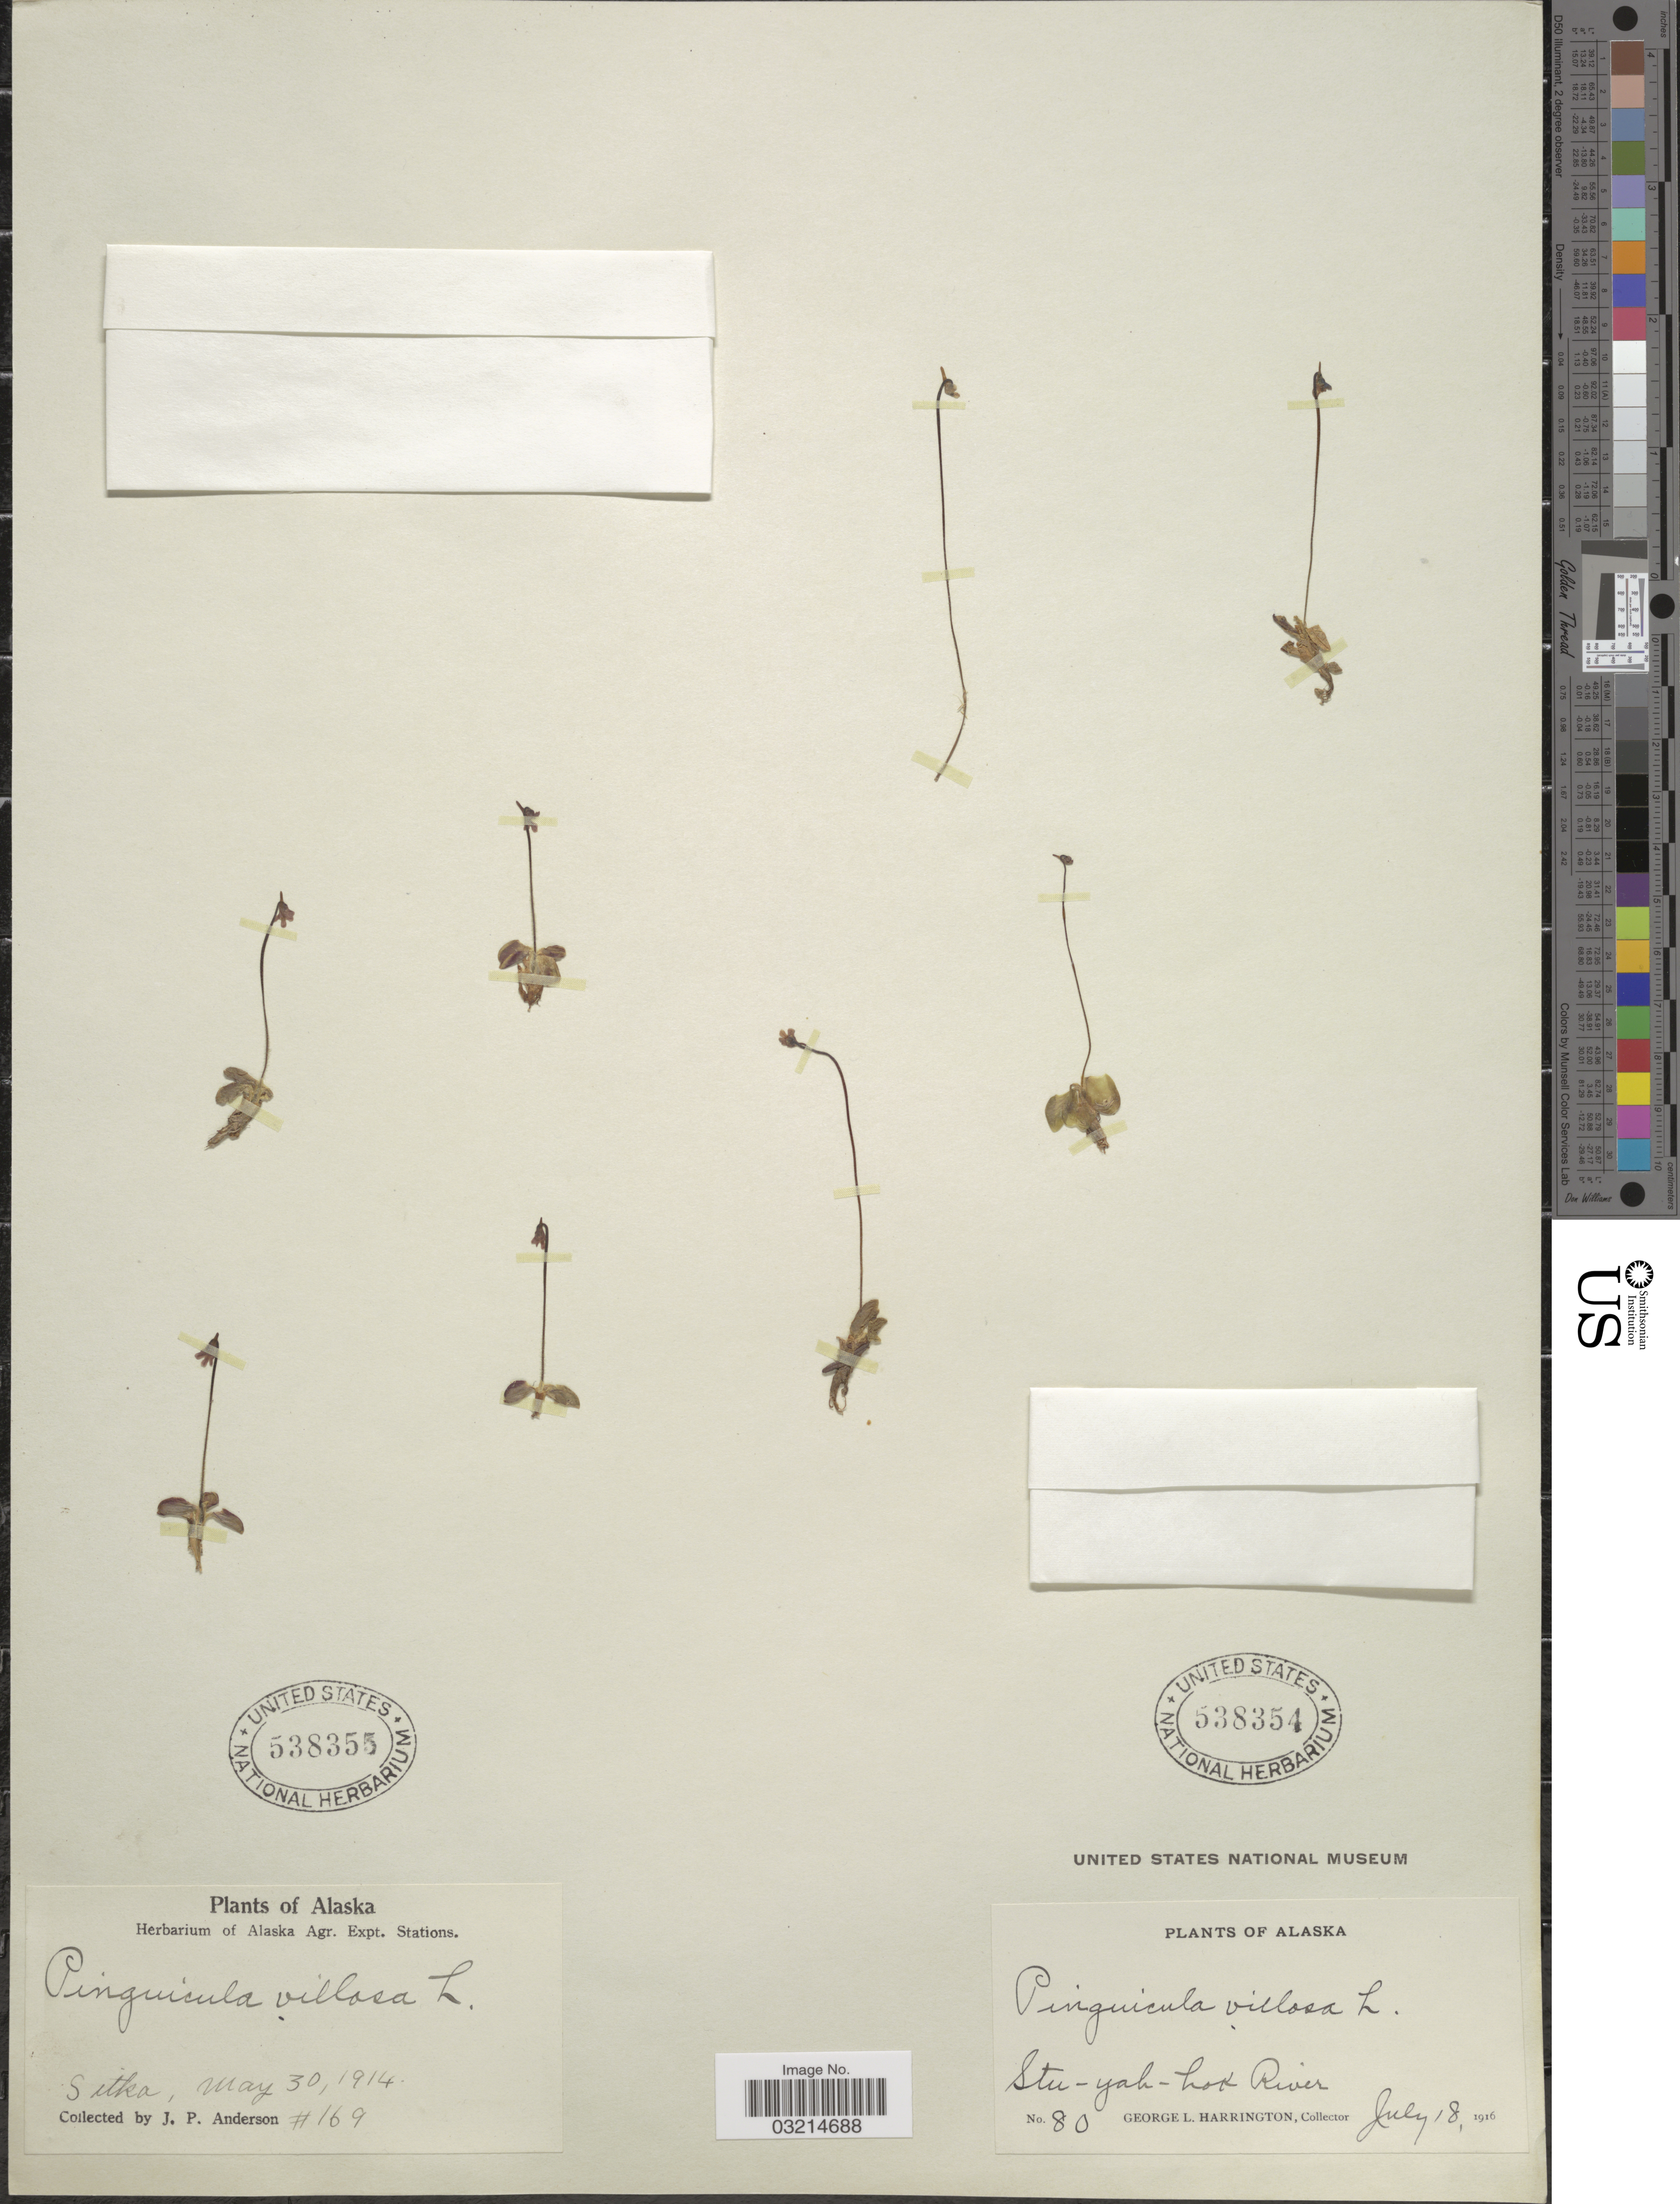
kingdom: Plantae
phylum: Tracheophyta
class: Magnoliopsida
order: Lamiales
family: Lentibulariaceae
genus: Pinguicula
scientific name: Pinguicula villosa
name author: L.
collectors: J. Andersen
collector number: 169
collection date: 1914-05-30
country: United States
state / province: Alaska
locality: Sitka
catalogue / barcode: US 538355-2